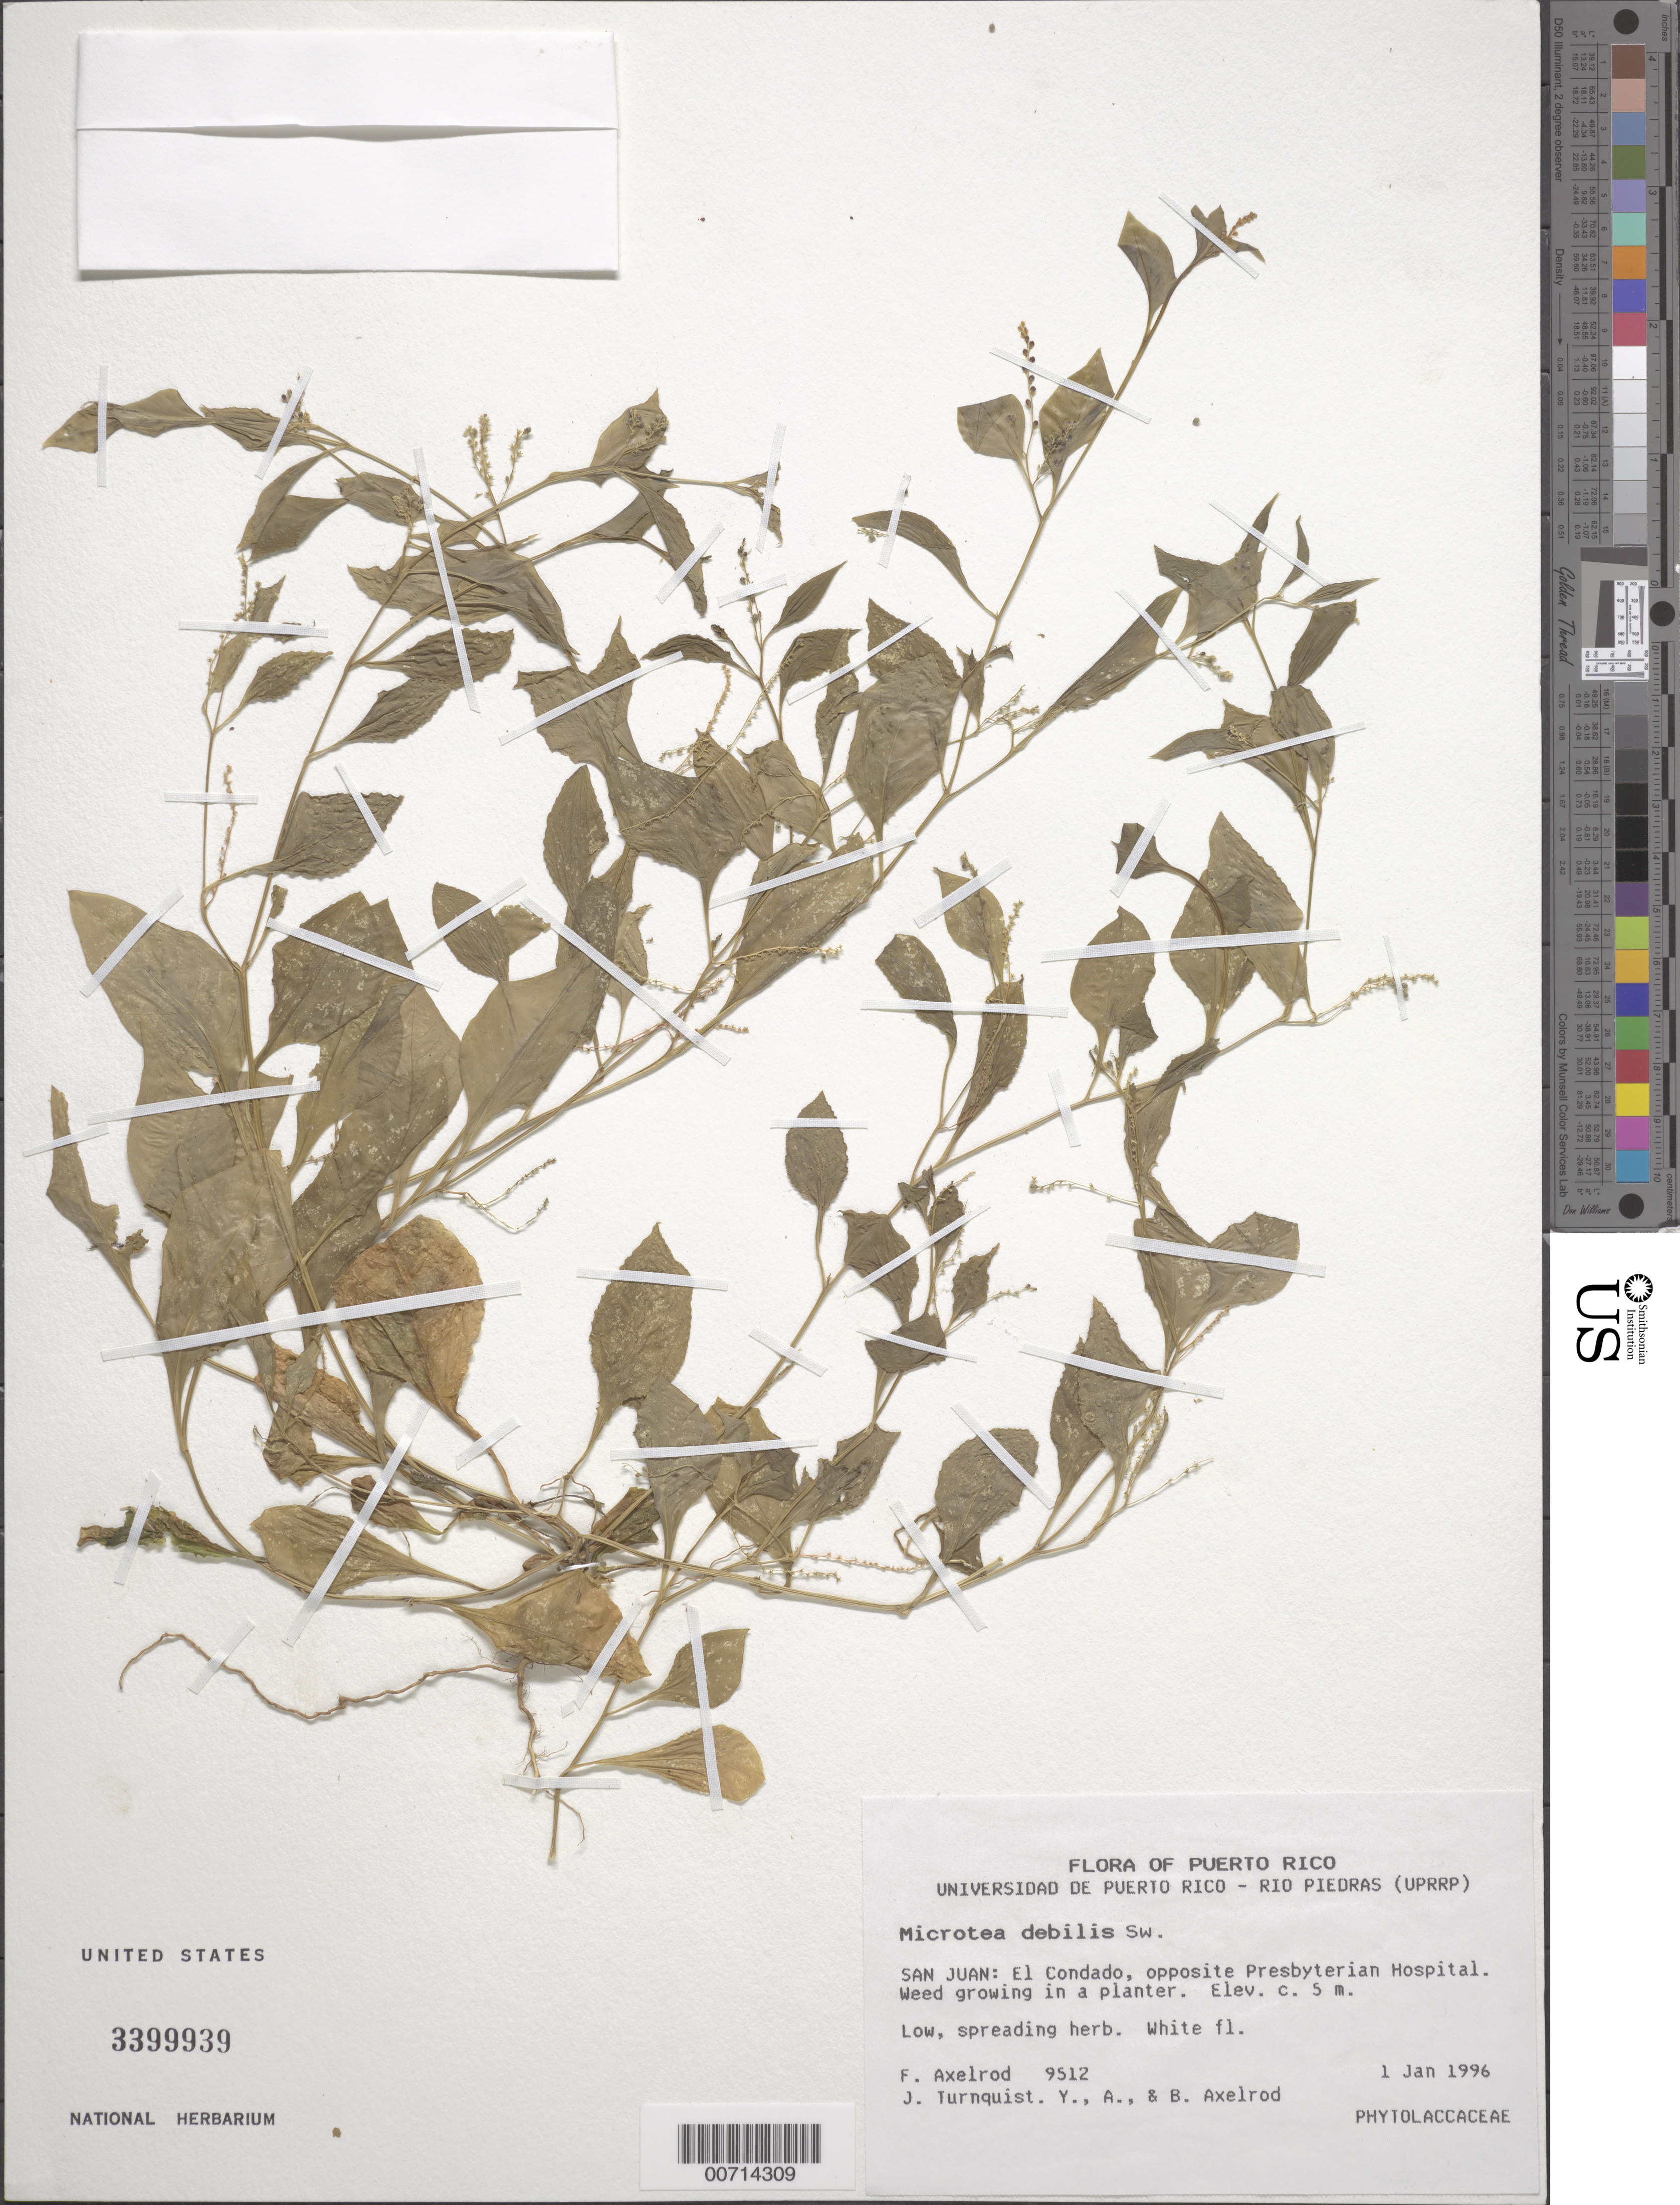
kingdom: Plantae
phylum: Tracheophyta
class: Magnoliopsida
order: Caryophyllales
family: Microteaceae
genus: Microtea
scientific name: Microtea debilis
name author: Sw.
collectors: F. S. Axelrod, J. Turnquist, Y. Axelrod, A. Axelrod & B. Axelrod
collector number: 9512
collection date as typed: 01 Jan 1996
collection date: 1996-01-01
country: Puerto Rico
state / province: San Juan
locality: San Juan: El Condado, opp. Presbyterian Hospital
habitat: Growing in a planter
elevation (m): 5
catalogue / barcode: US 3399939